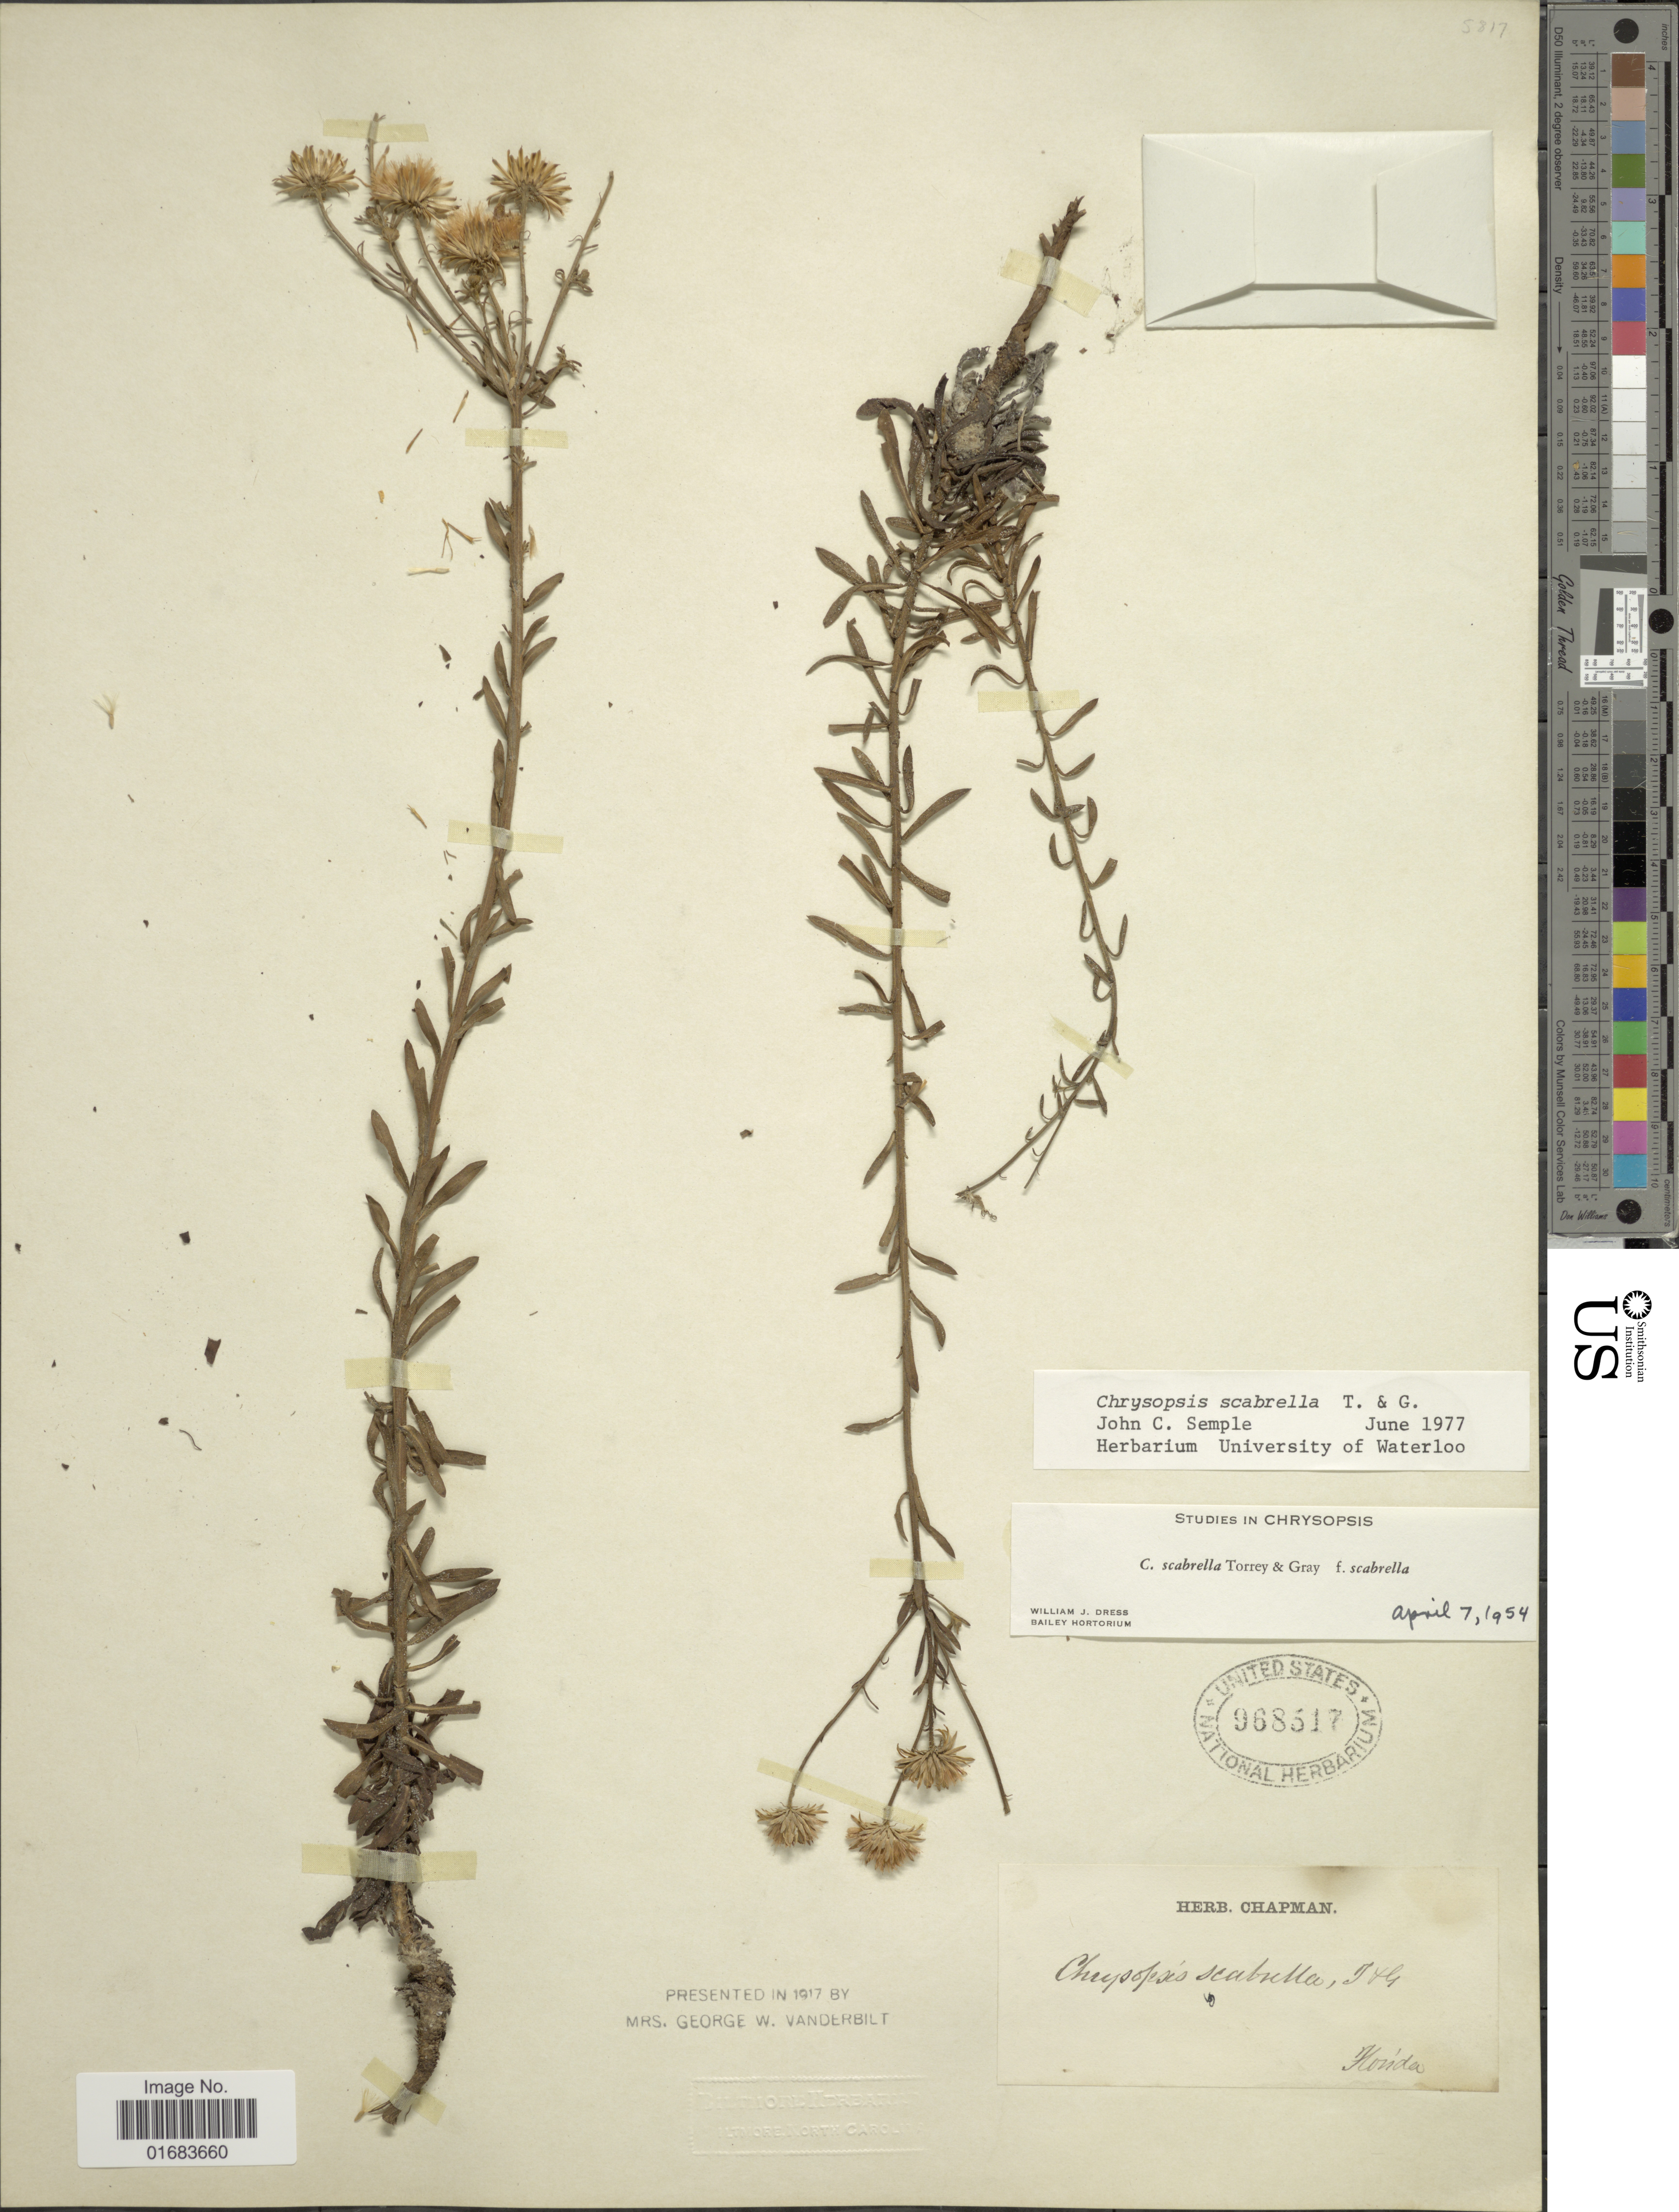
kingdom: Plantae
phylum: Tracheophyta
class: Magnoliopsida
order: Asterales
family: Asteraceae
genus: Chrysopsis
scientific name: Chrysopsis scabrella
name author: Torr. & A. Gray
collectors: ex herb. Chapman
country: United States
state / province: Florida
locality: Florida.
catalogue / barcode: US 968317